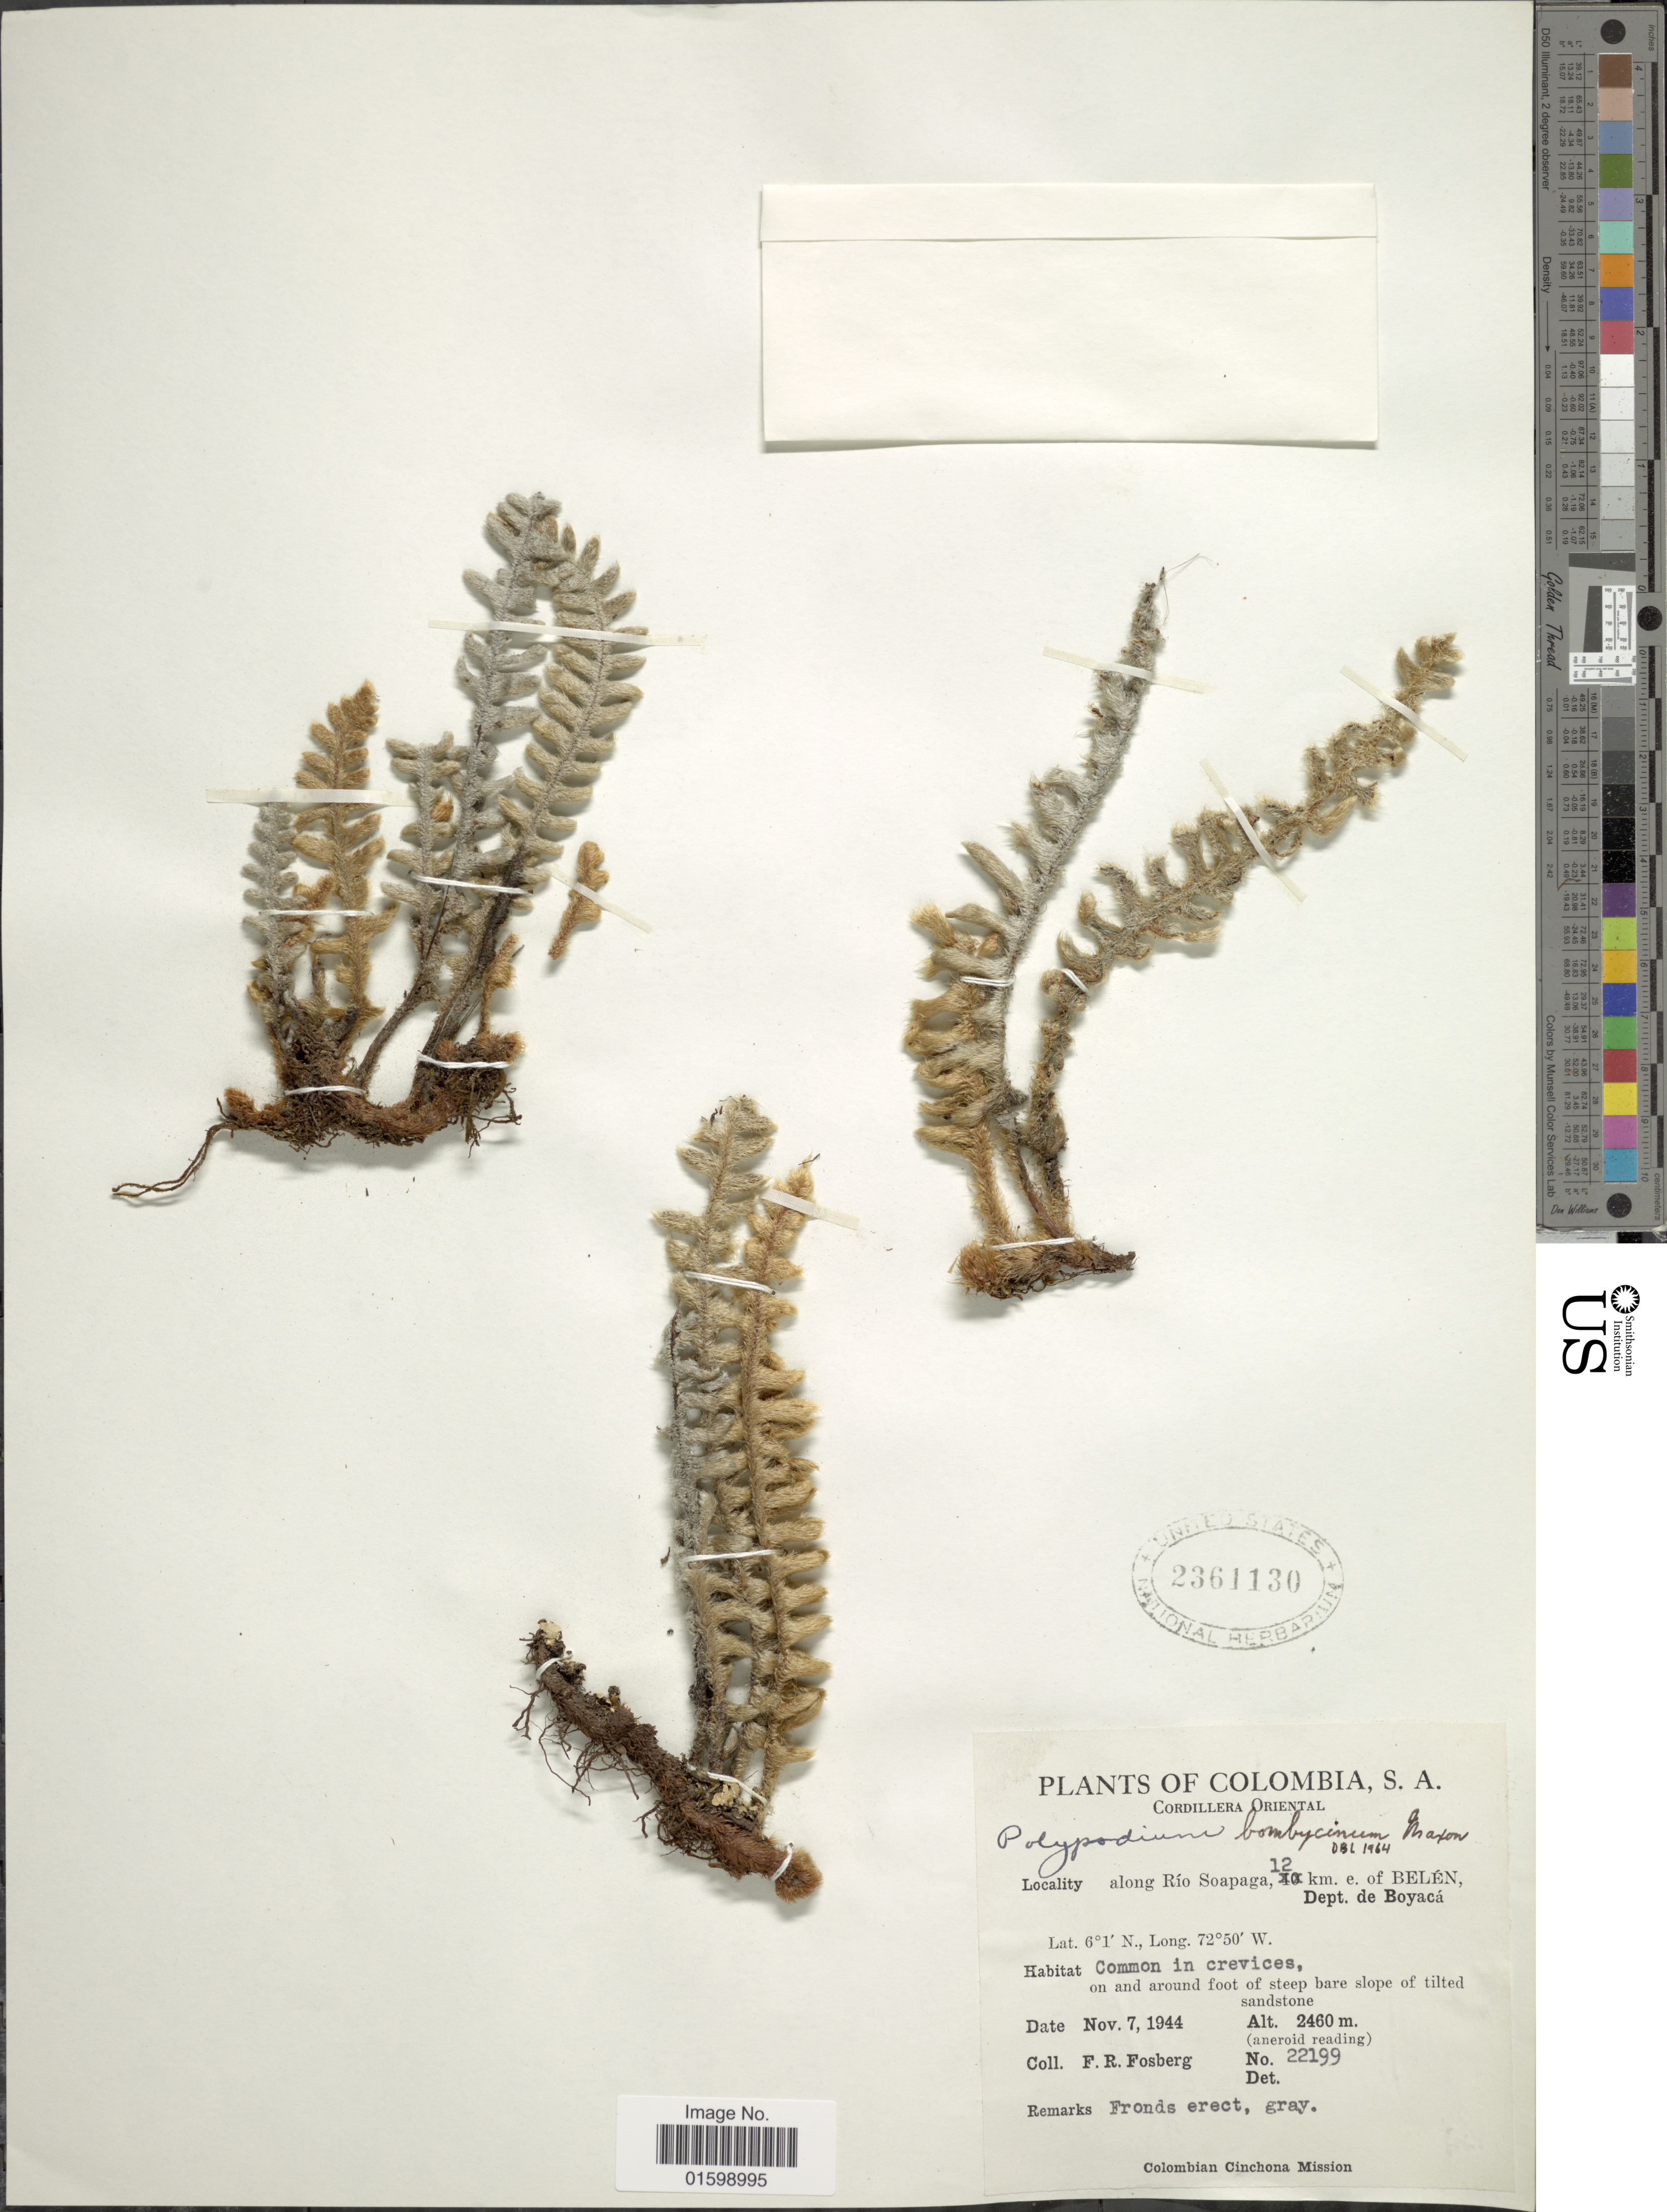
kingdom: Plantae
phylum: Tracheophyta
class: Polypodiopsida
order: Polypodiales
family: Polypodiaceae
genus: Pleopeltis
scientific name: Pleopeltis bombycina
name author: (Maxon) A.R. Sm.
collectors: F. R. Fosberg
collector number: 22199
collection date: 1944-11-07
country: Colombia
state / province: Boyacá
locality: S. A., Cordillera Oriental, along Río Soapaga, 12 km e. of Belén, common in crevices, on and around foot of steep bare slope of tilted sandstone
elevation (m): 2460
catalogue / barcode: US 2361130